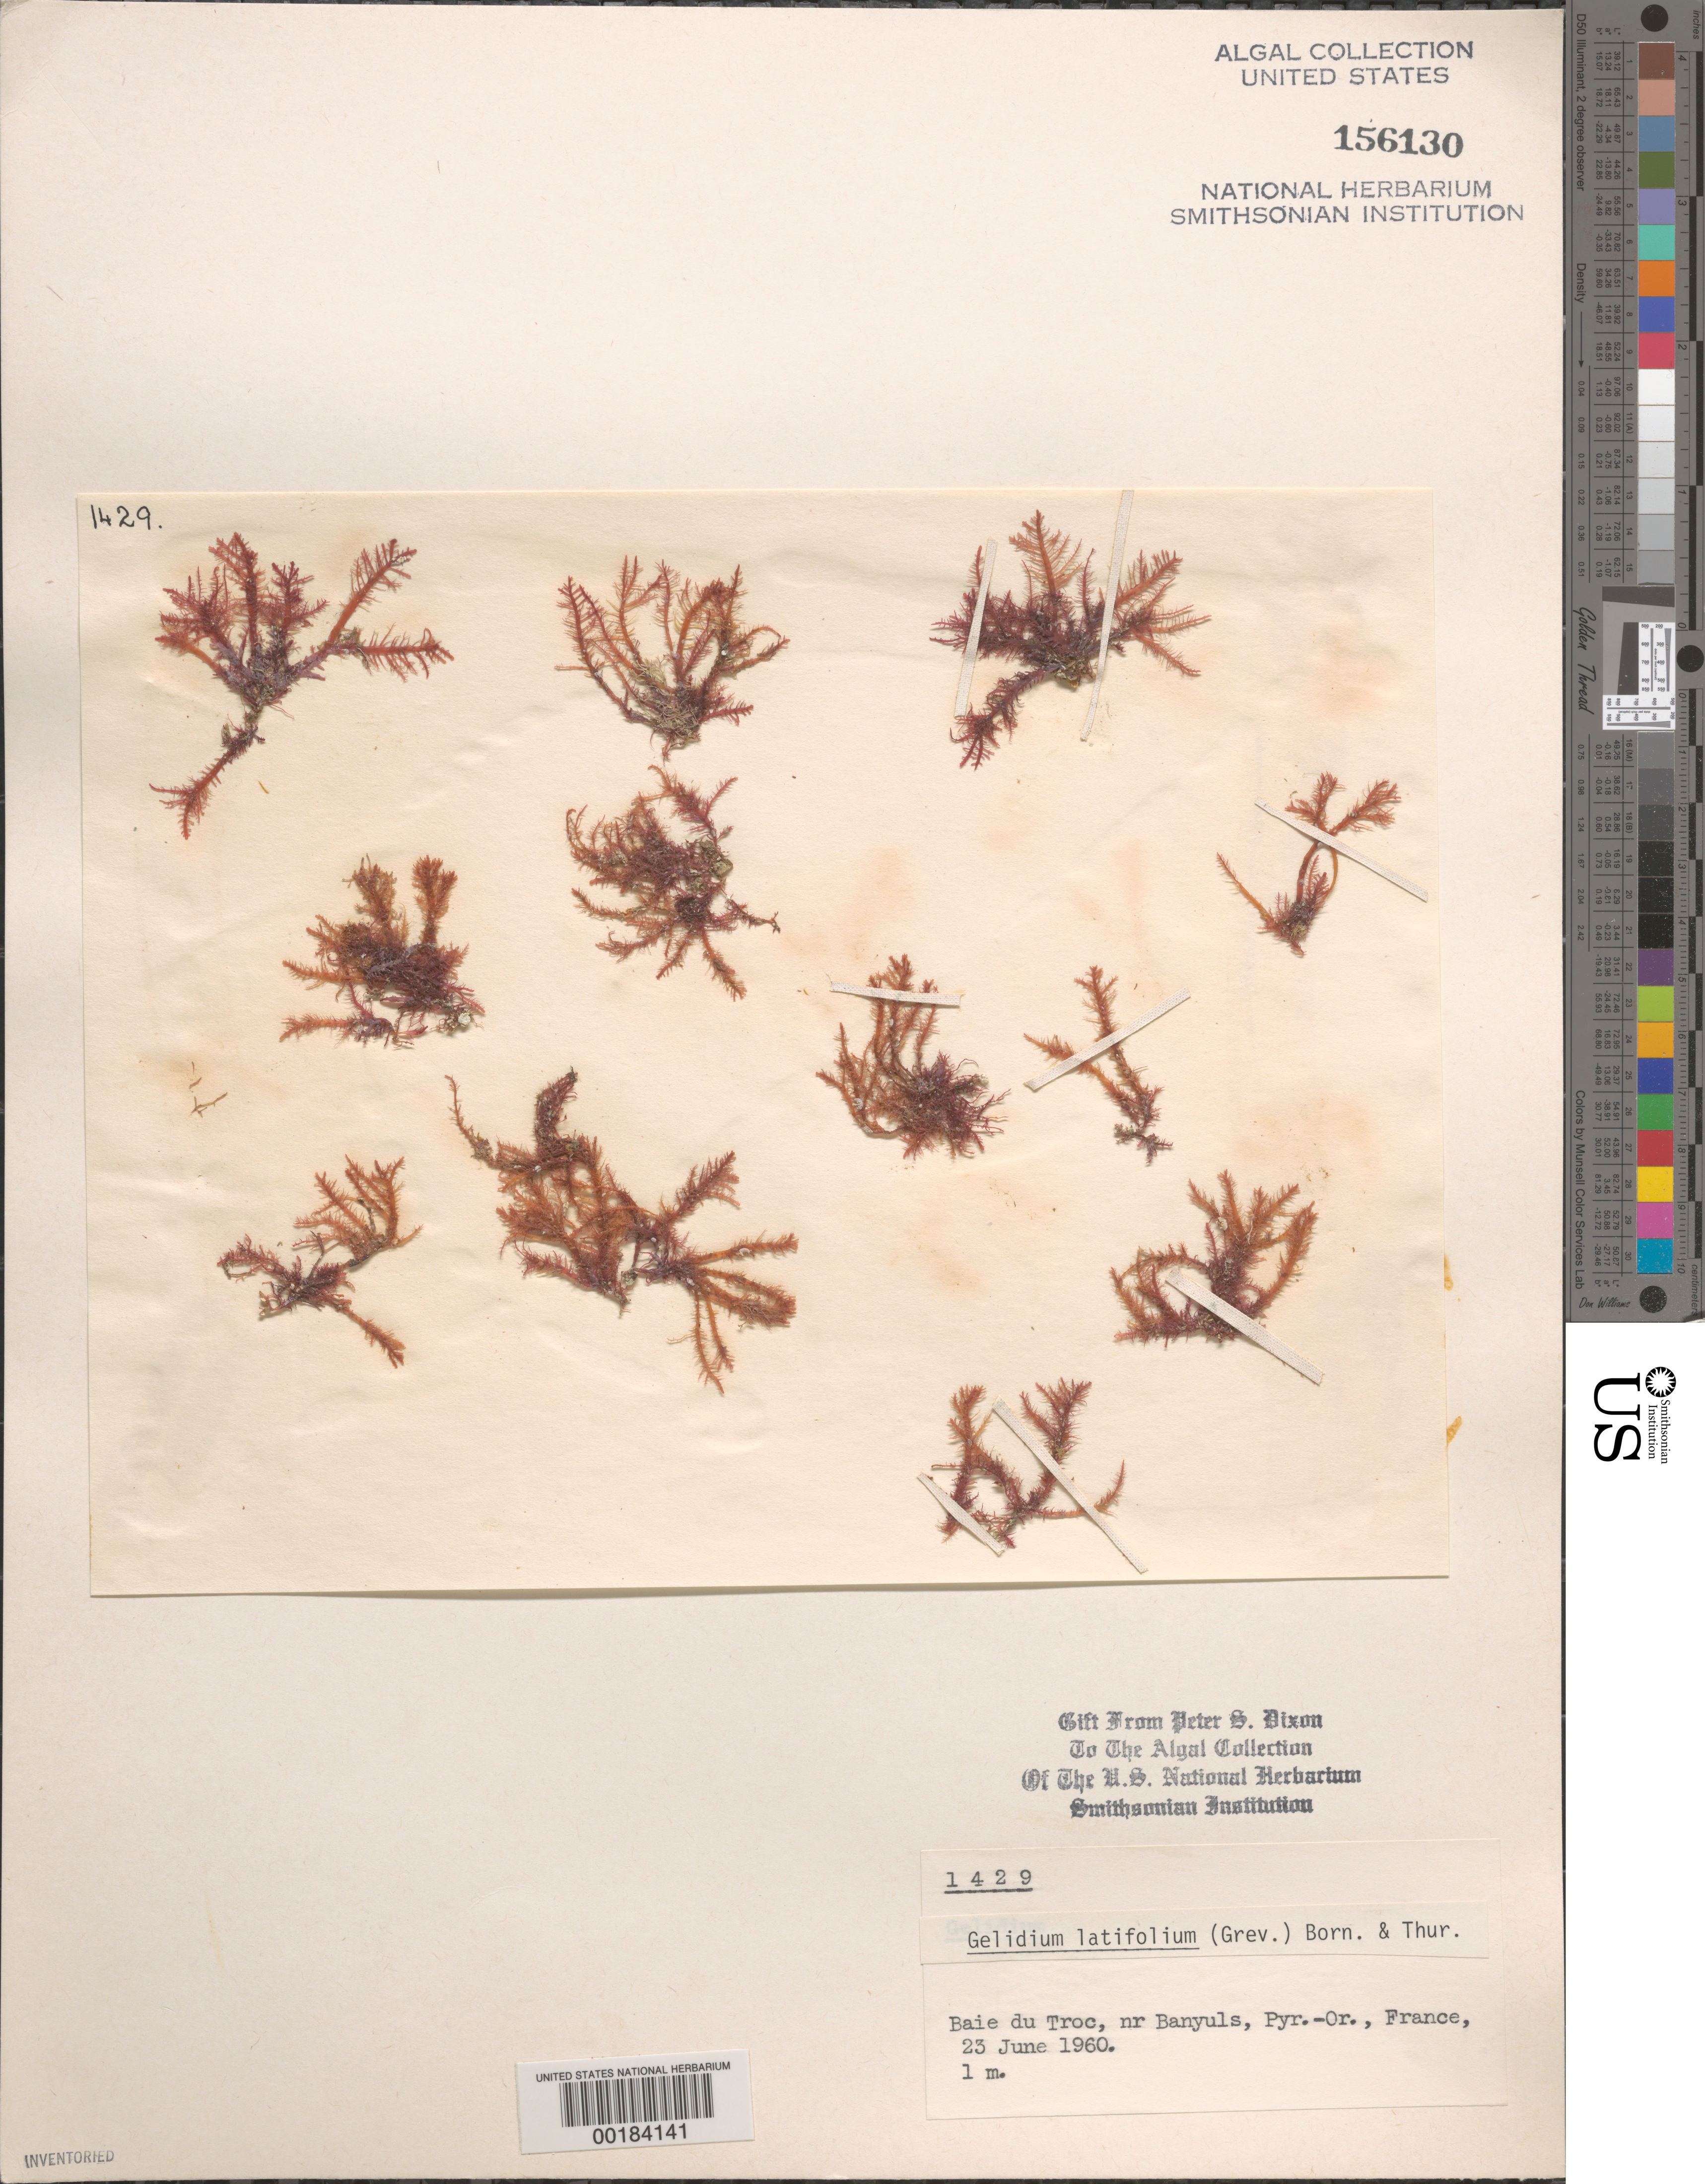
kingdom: Plantae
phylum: Rhodophyta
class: Florideophyceae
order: Gelidiales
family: Gelidiaceae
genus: Gelidium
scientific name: Gelidium spinosum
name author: (S.G. Gmel.) P.C. Silva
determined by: Algae name updating Project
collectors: P. S. Dixon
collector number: PSD 1429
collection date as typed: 23 Jun 1960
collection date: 1960-06-23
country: France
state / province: Occitanie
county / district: Pyrénées-Orientales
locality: Baie du Troc, near Banyuls-sur-Mer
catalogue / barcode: US 156130